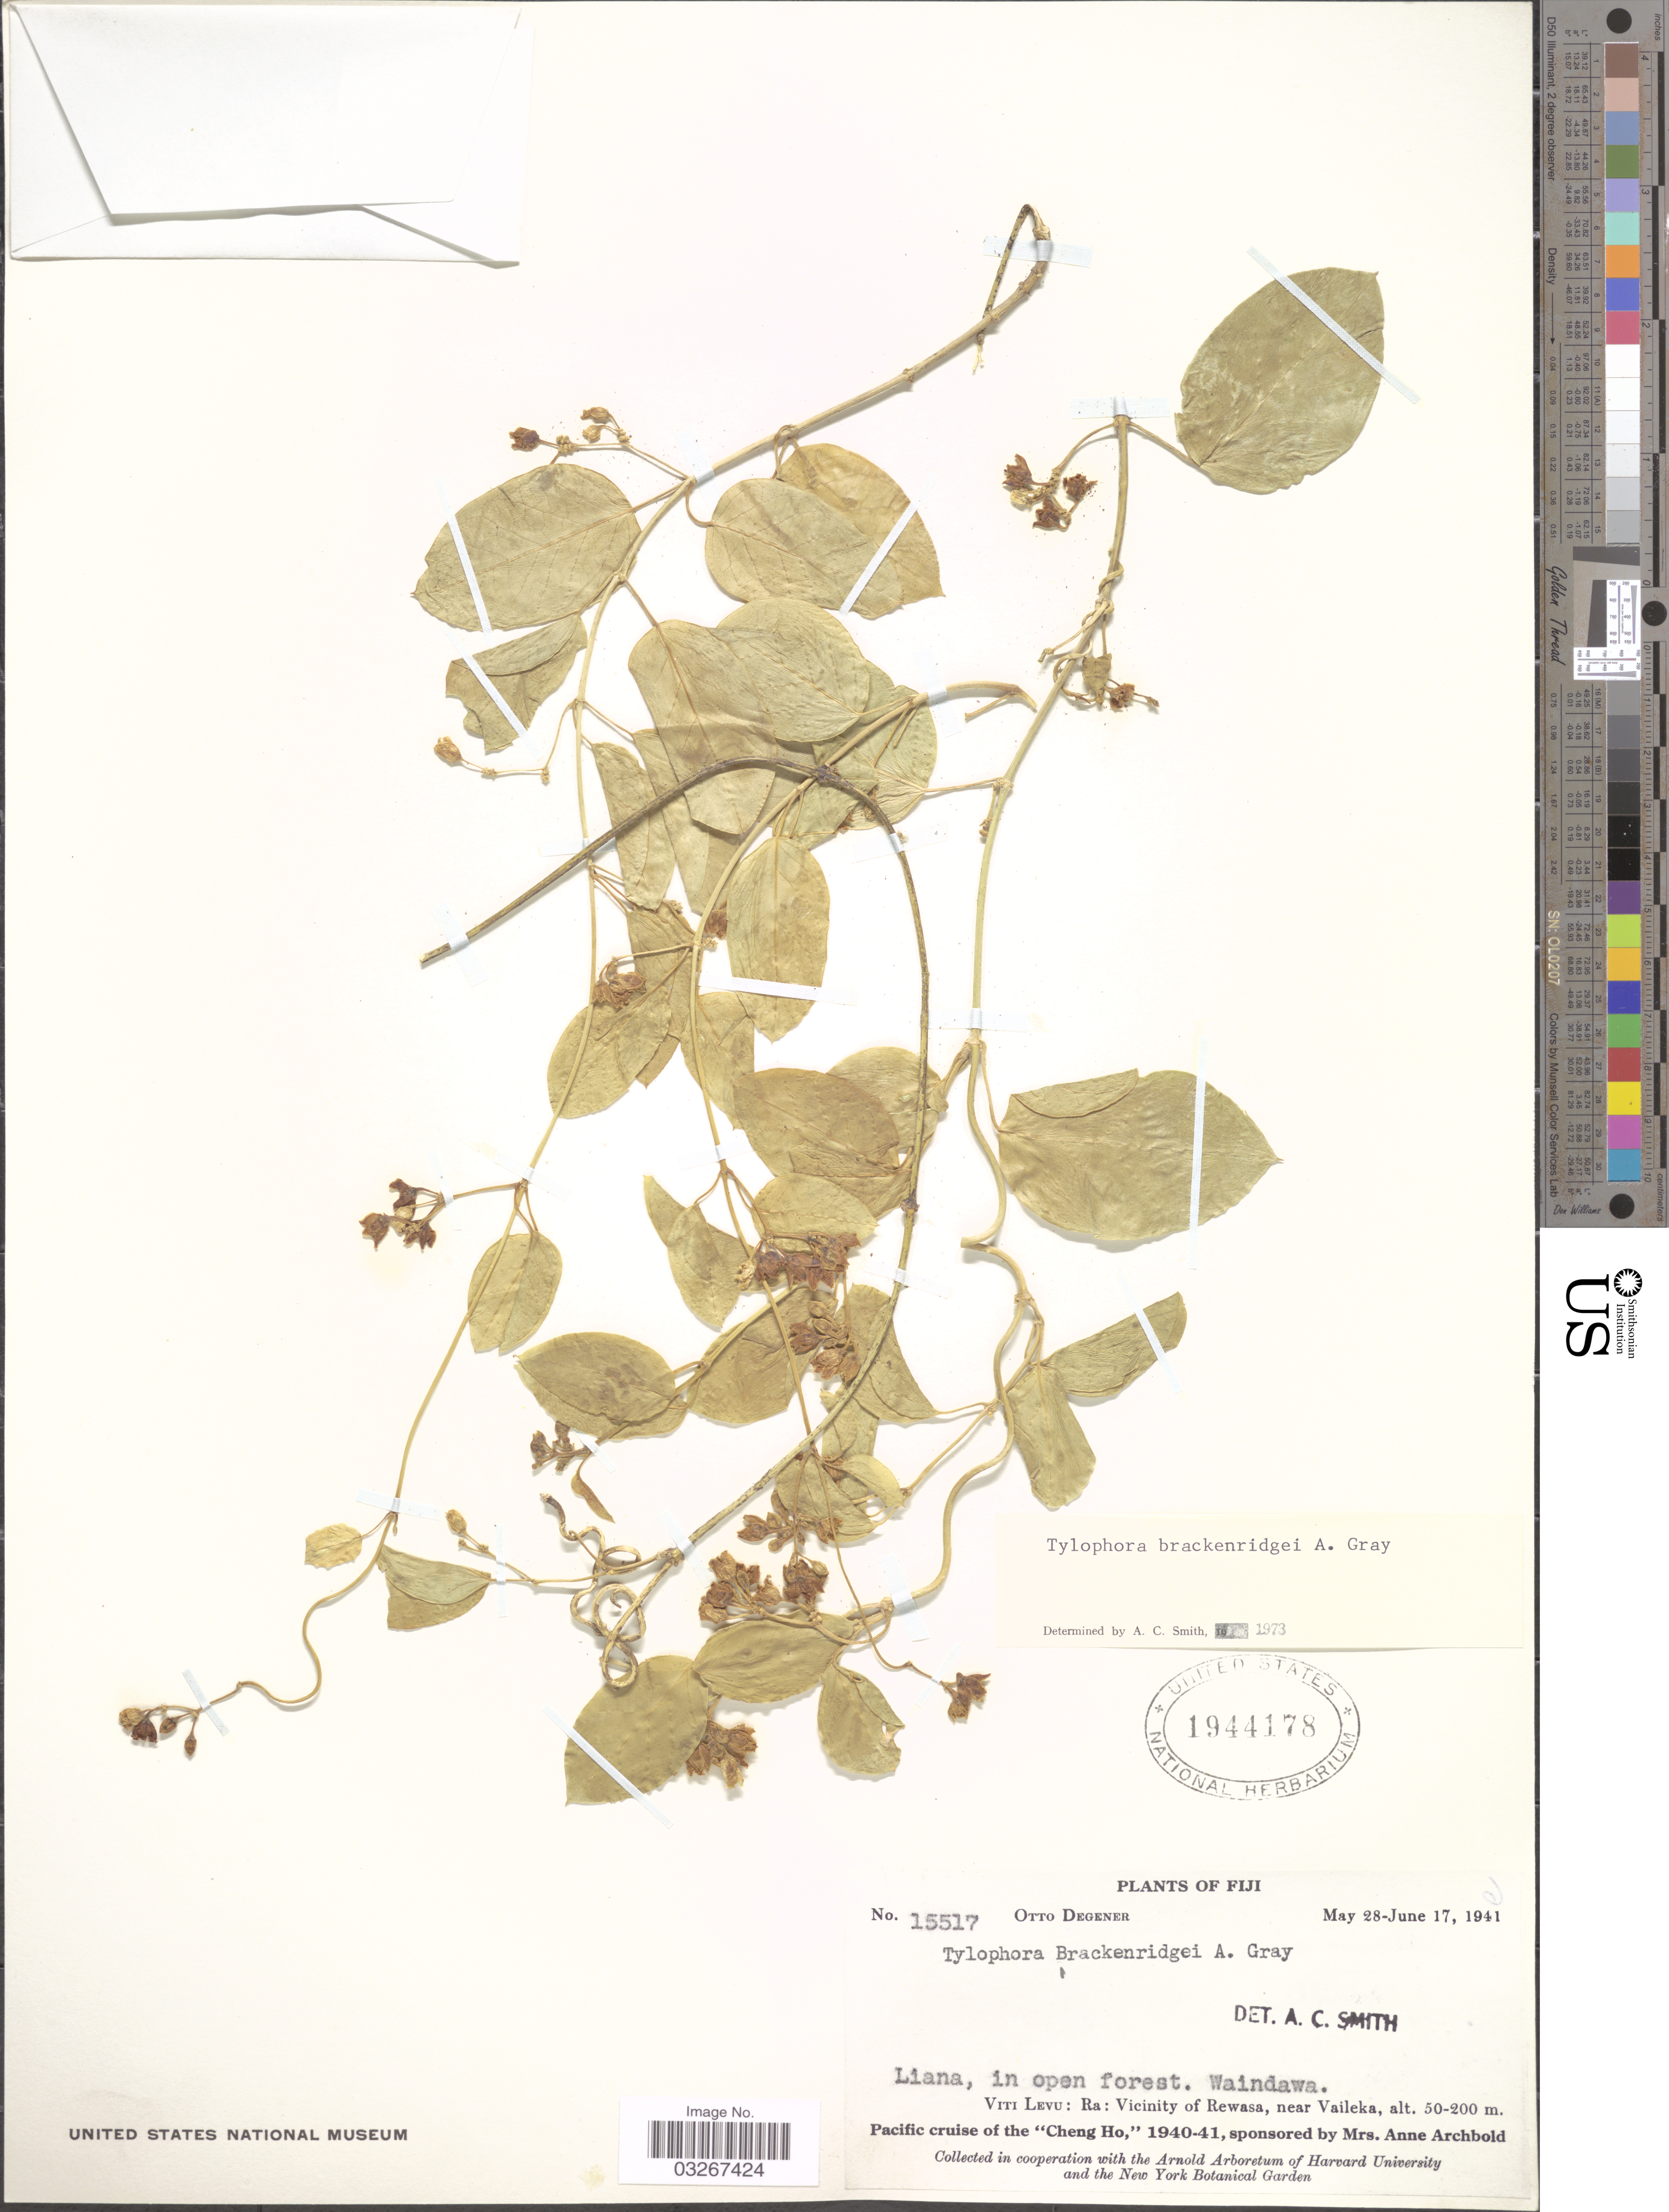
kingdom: Plantae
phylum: Tracheophyta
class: Magnoliopsida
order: Gentianales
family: Apocynaceae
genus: Tylophora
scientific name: Tylophora biglandulosa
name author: (Endl.) F. Muell.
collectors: O. Degener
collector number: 15517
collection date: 1941-05-28/1941-06-17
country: Fiji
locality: Viti Levu: Ra: Vicinity of Rewasa, near Vaileka.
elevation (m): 50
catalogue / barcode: US 1944178